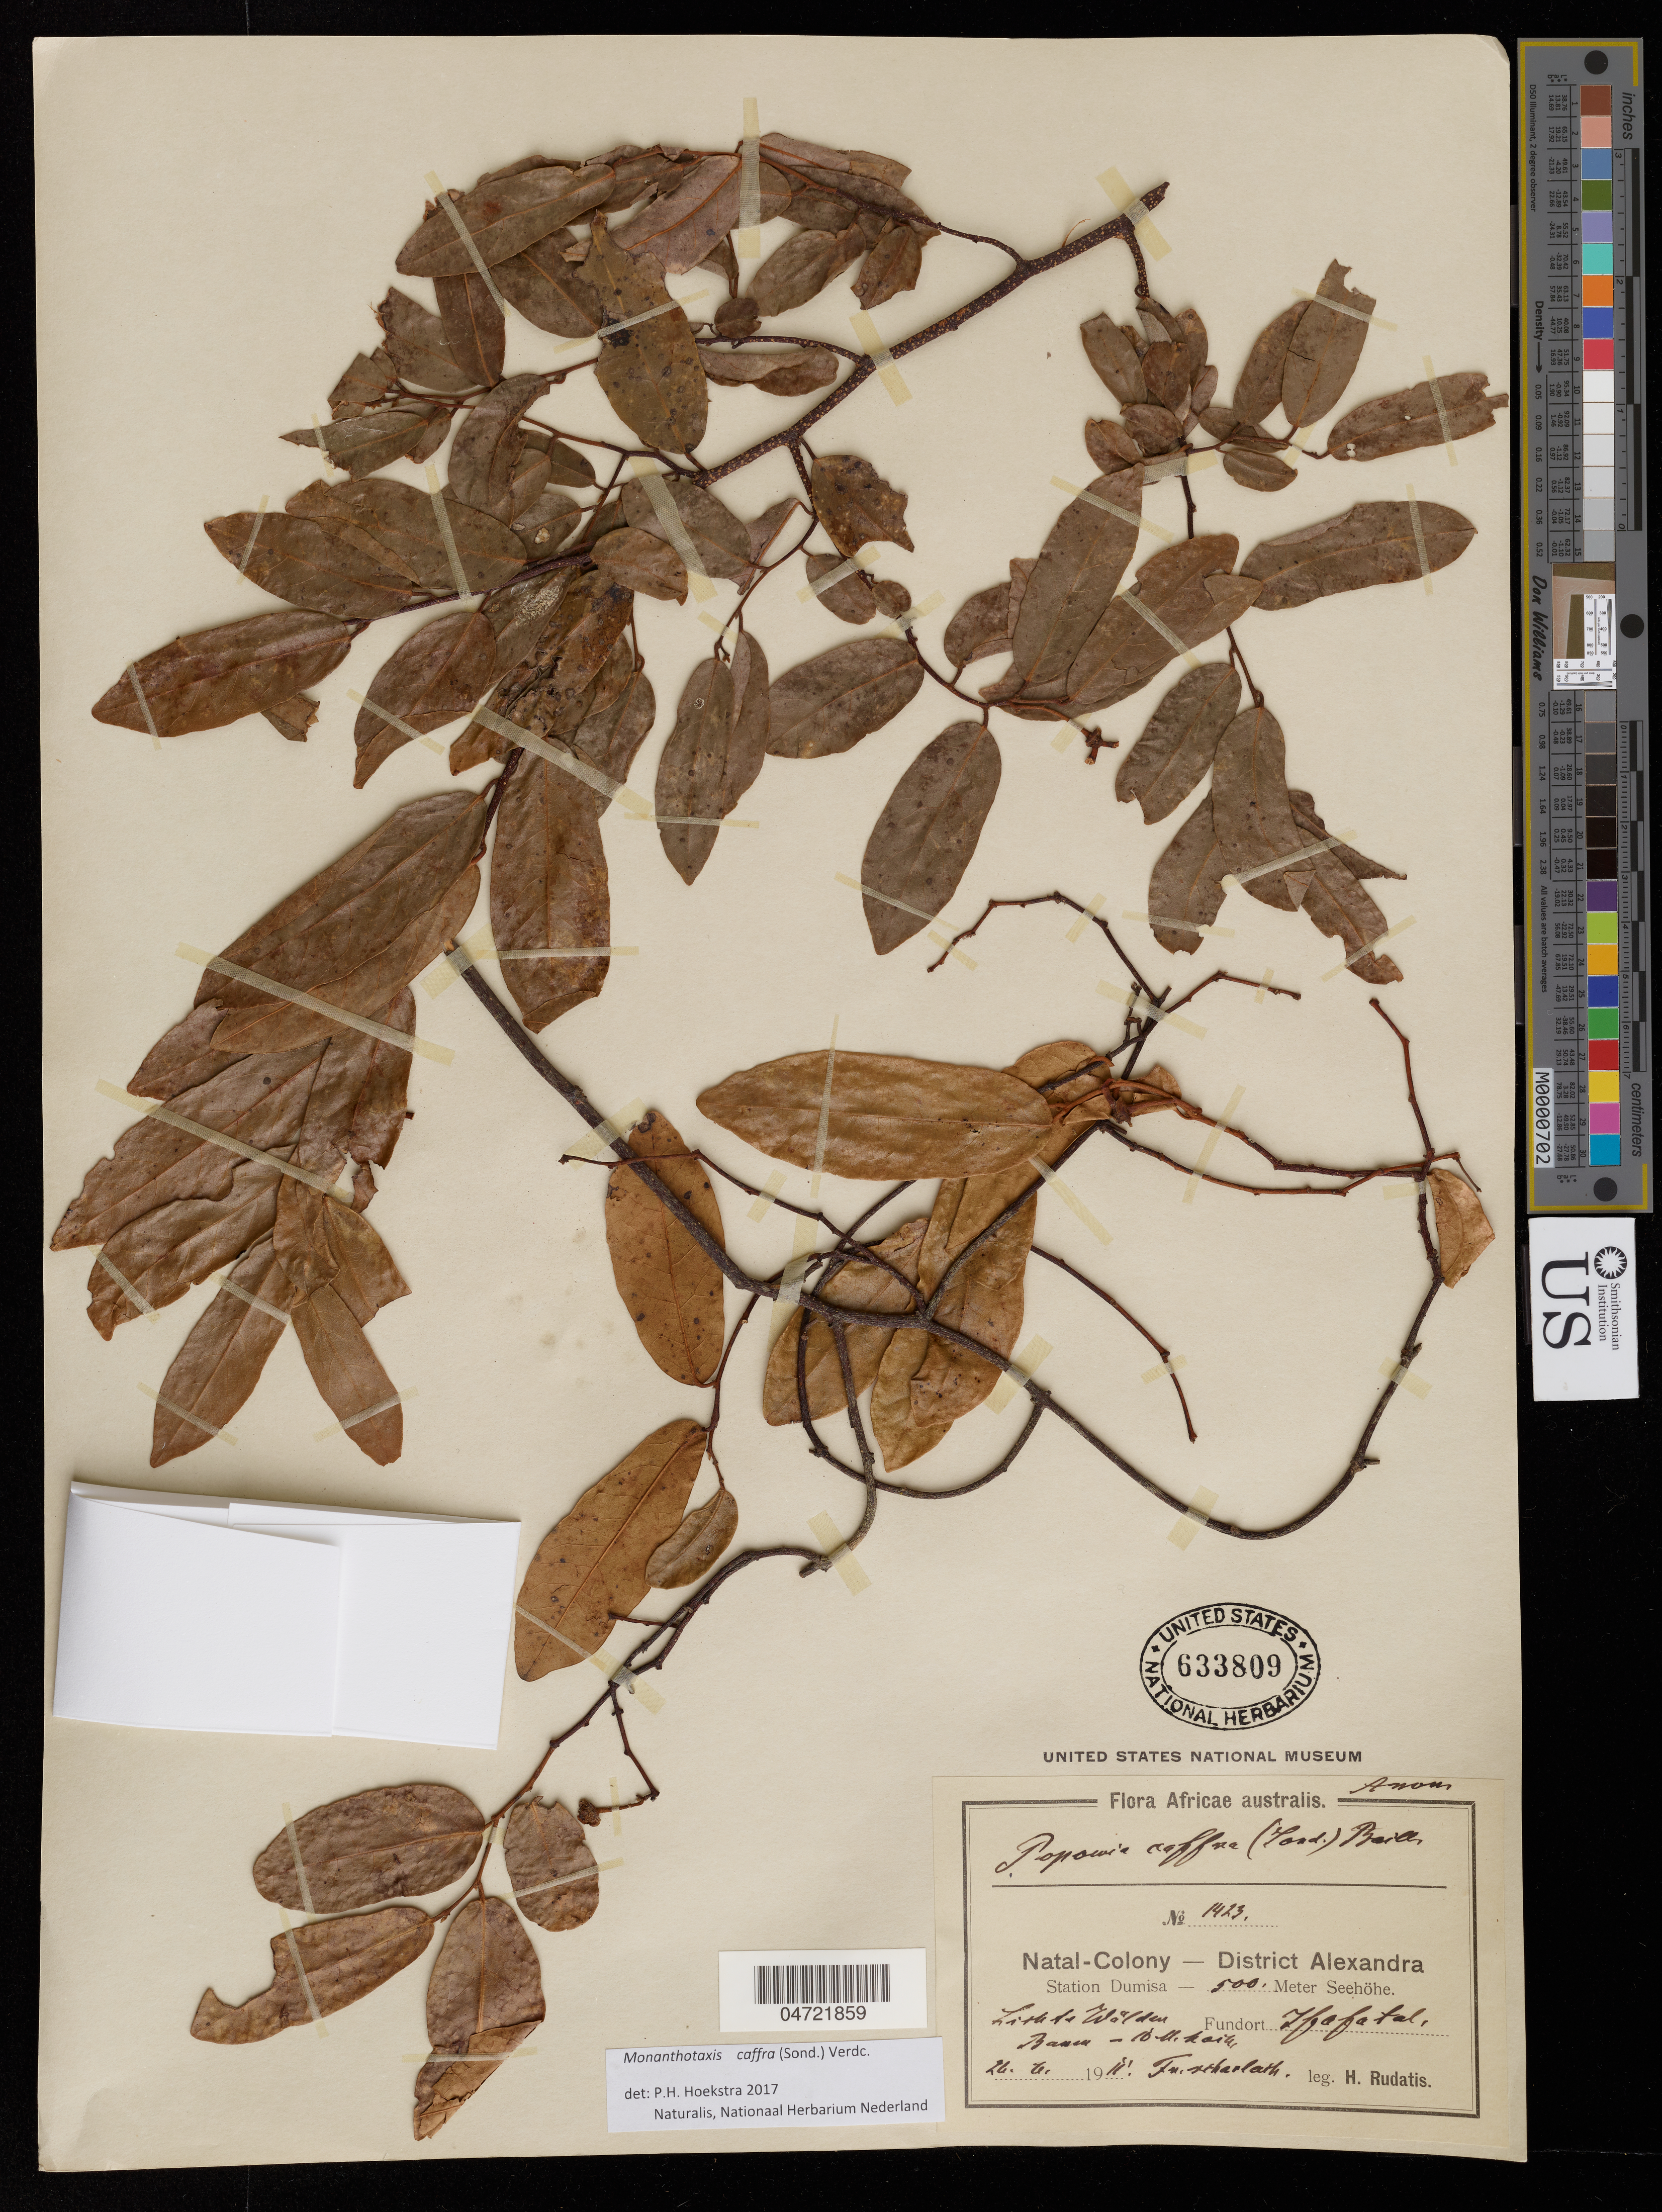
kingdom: Plantae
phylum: Tracheophyta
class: Magnoliopsida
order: Magnoliales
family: Annonaceae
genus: Monanthotaxis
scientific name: Monanthotaxis caffra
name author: (Sond.) Verdc.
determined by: Hoekstra, P. H.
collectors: H. Rudatis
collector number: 1423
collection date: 1911-06-26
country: South Africa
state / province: KwaZulu-Natal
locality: Africae australis. Natal-Colony - District Alexandra. Station Dumisa. Ifafatal [interpreted].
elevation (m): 500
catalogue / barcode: US 633809